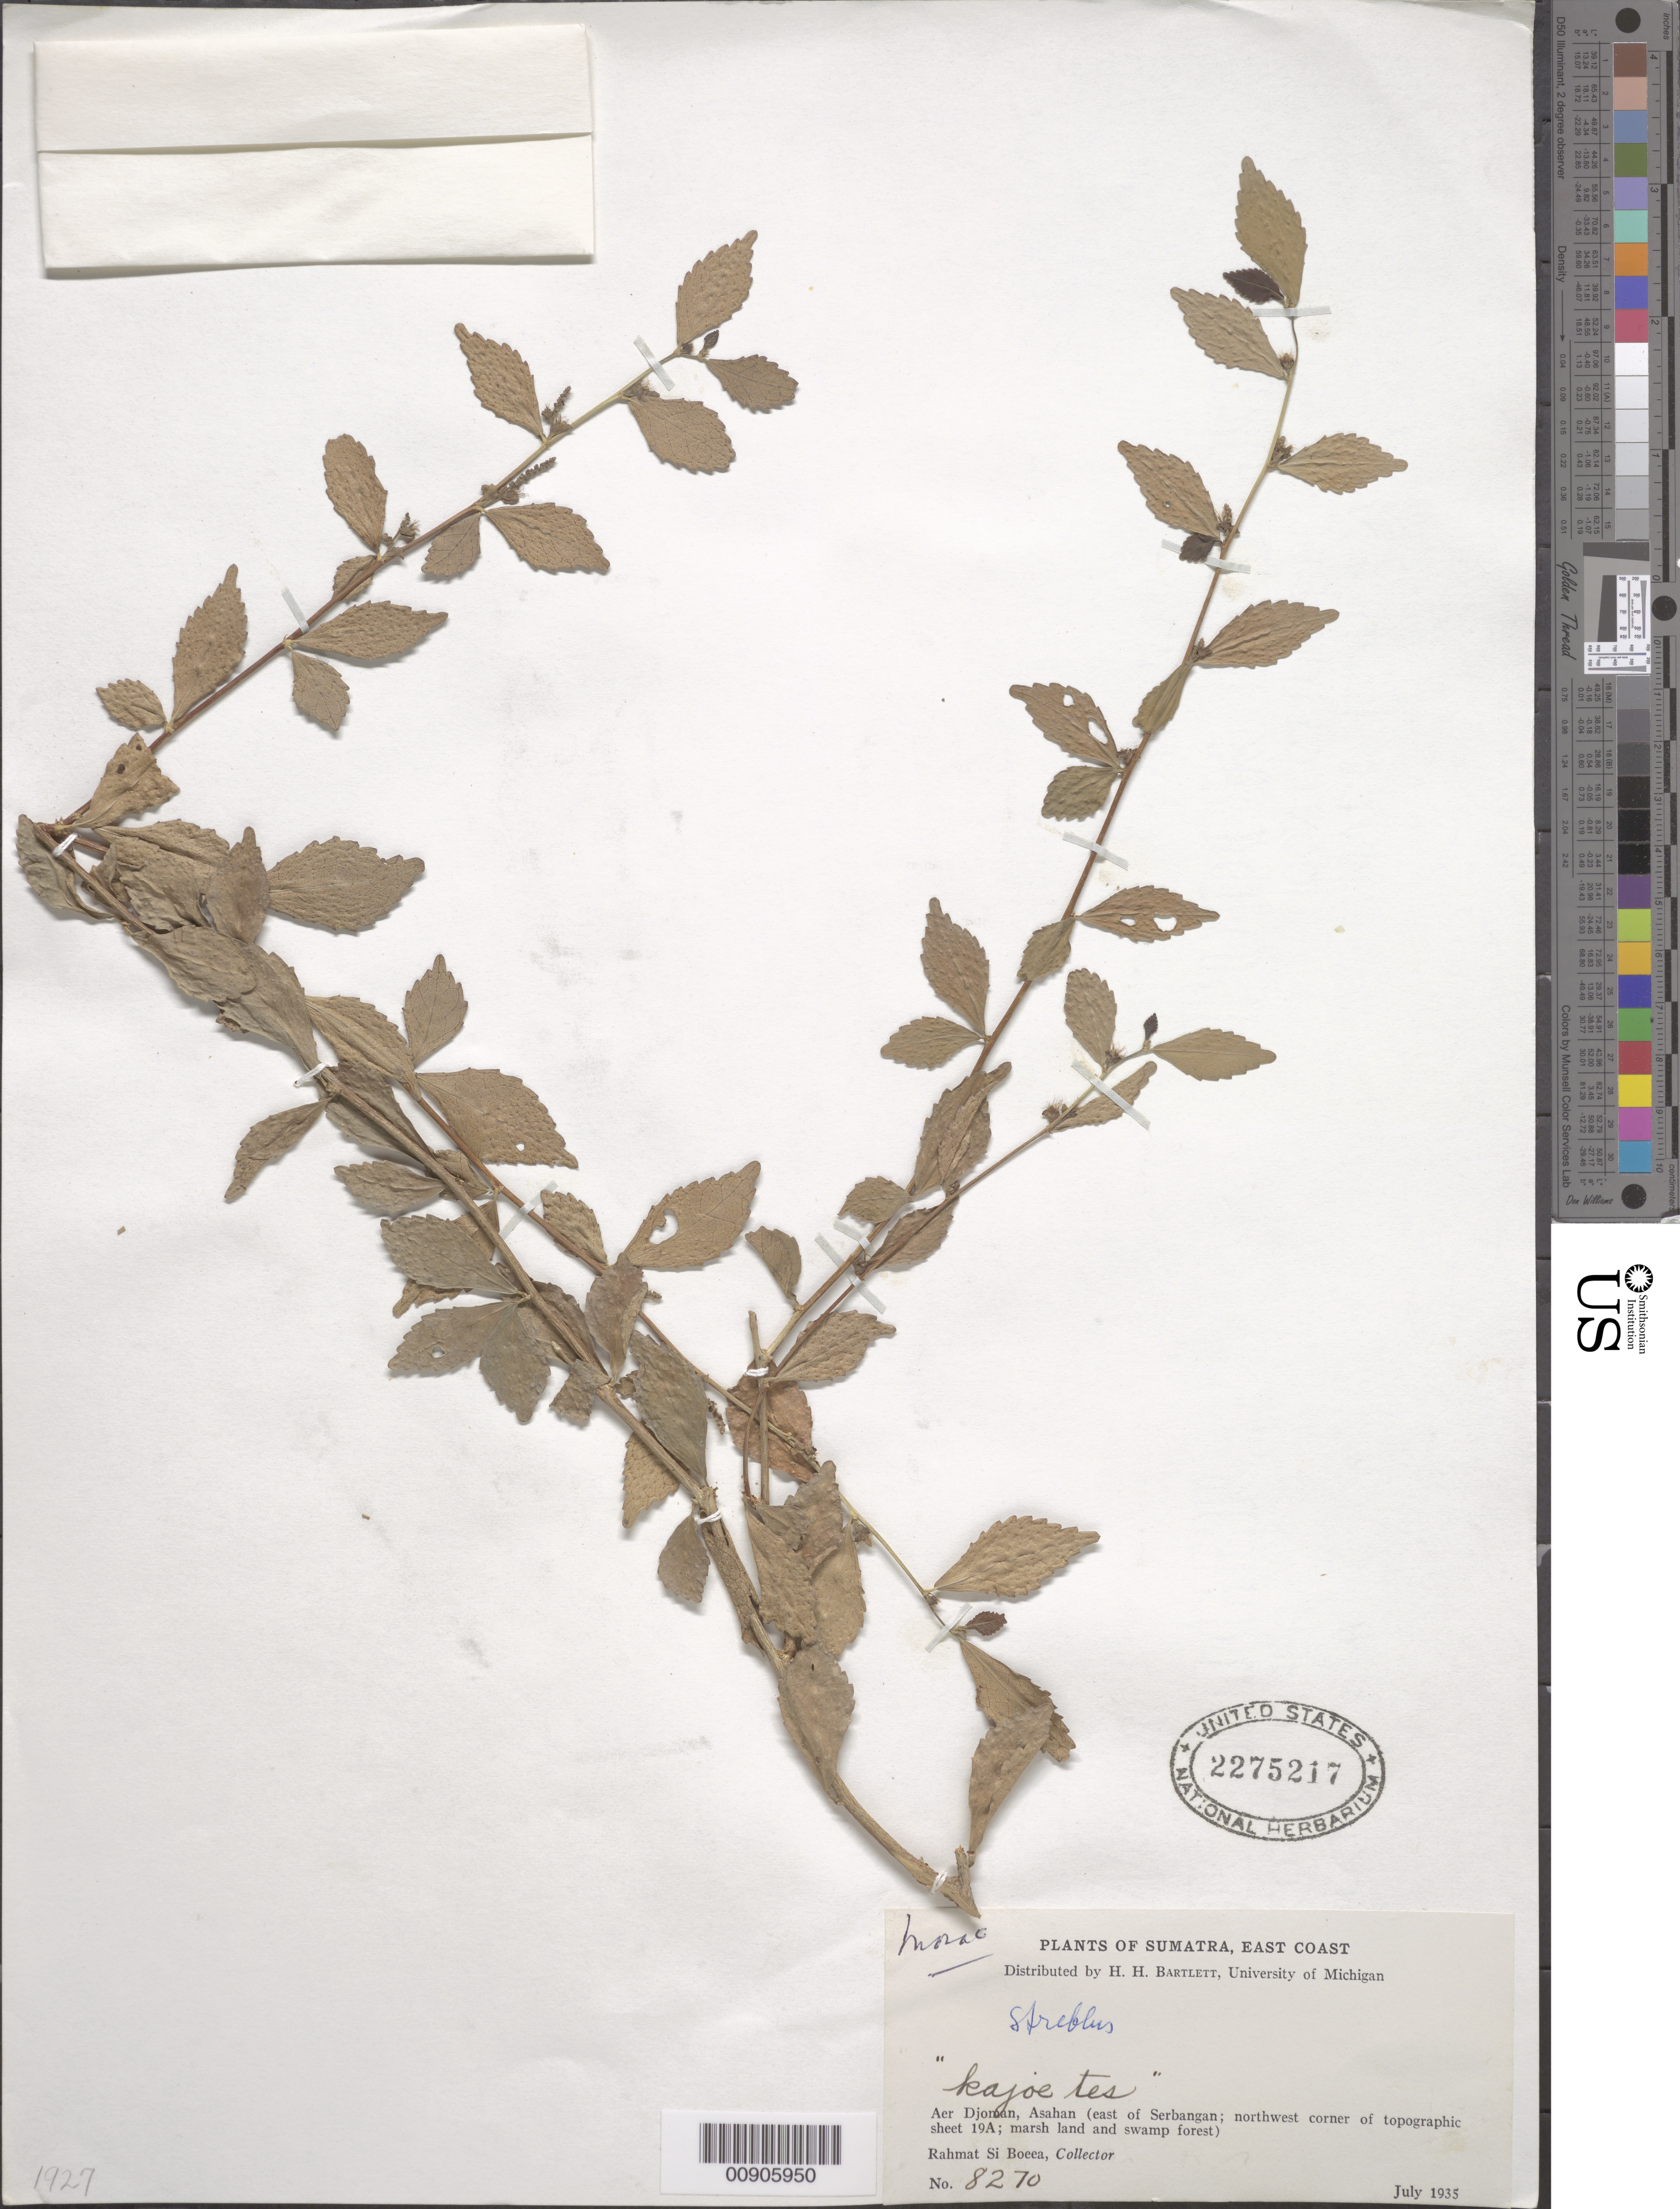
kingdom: Plantae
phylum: Tracheophyta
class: Magnoliopsida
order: Malpighiales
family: Euphorbiaceae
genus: Acalypha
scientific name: Acalypha siamensis var. siamensis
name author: Oliv. ex Gage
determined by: Sagun, V. G., (ILLS)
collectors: Rahmat Si Boeea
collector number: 8270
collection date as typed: Jul 1935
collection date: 1935-07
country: Indonesia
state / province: Sumatra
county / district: Aceh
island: Sumatra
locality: Aer Djoman, Asahan (east of Serbangan; northwest corner of topographic sheet 19A)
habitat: Marsh land and swamp forest.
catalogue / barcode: US 2275217